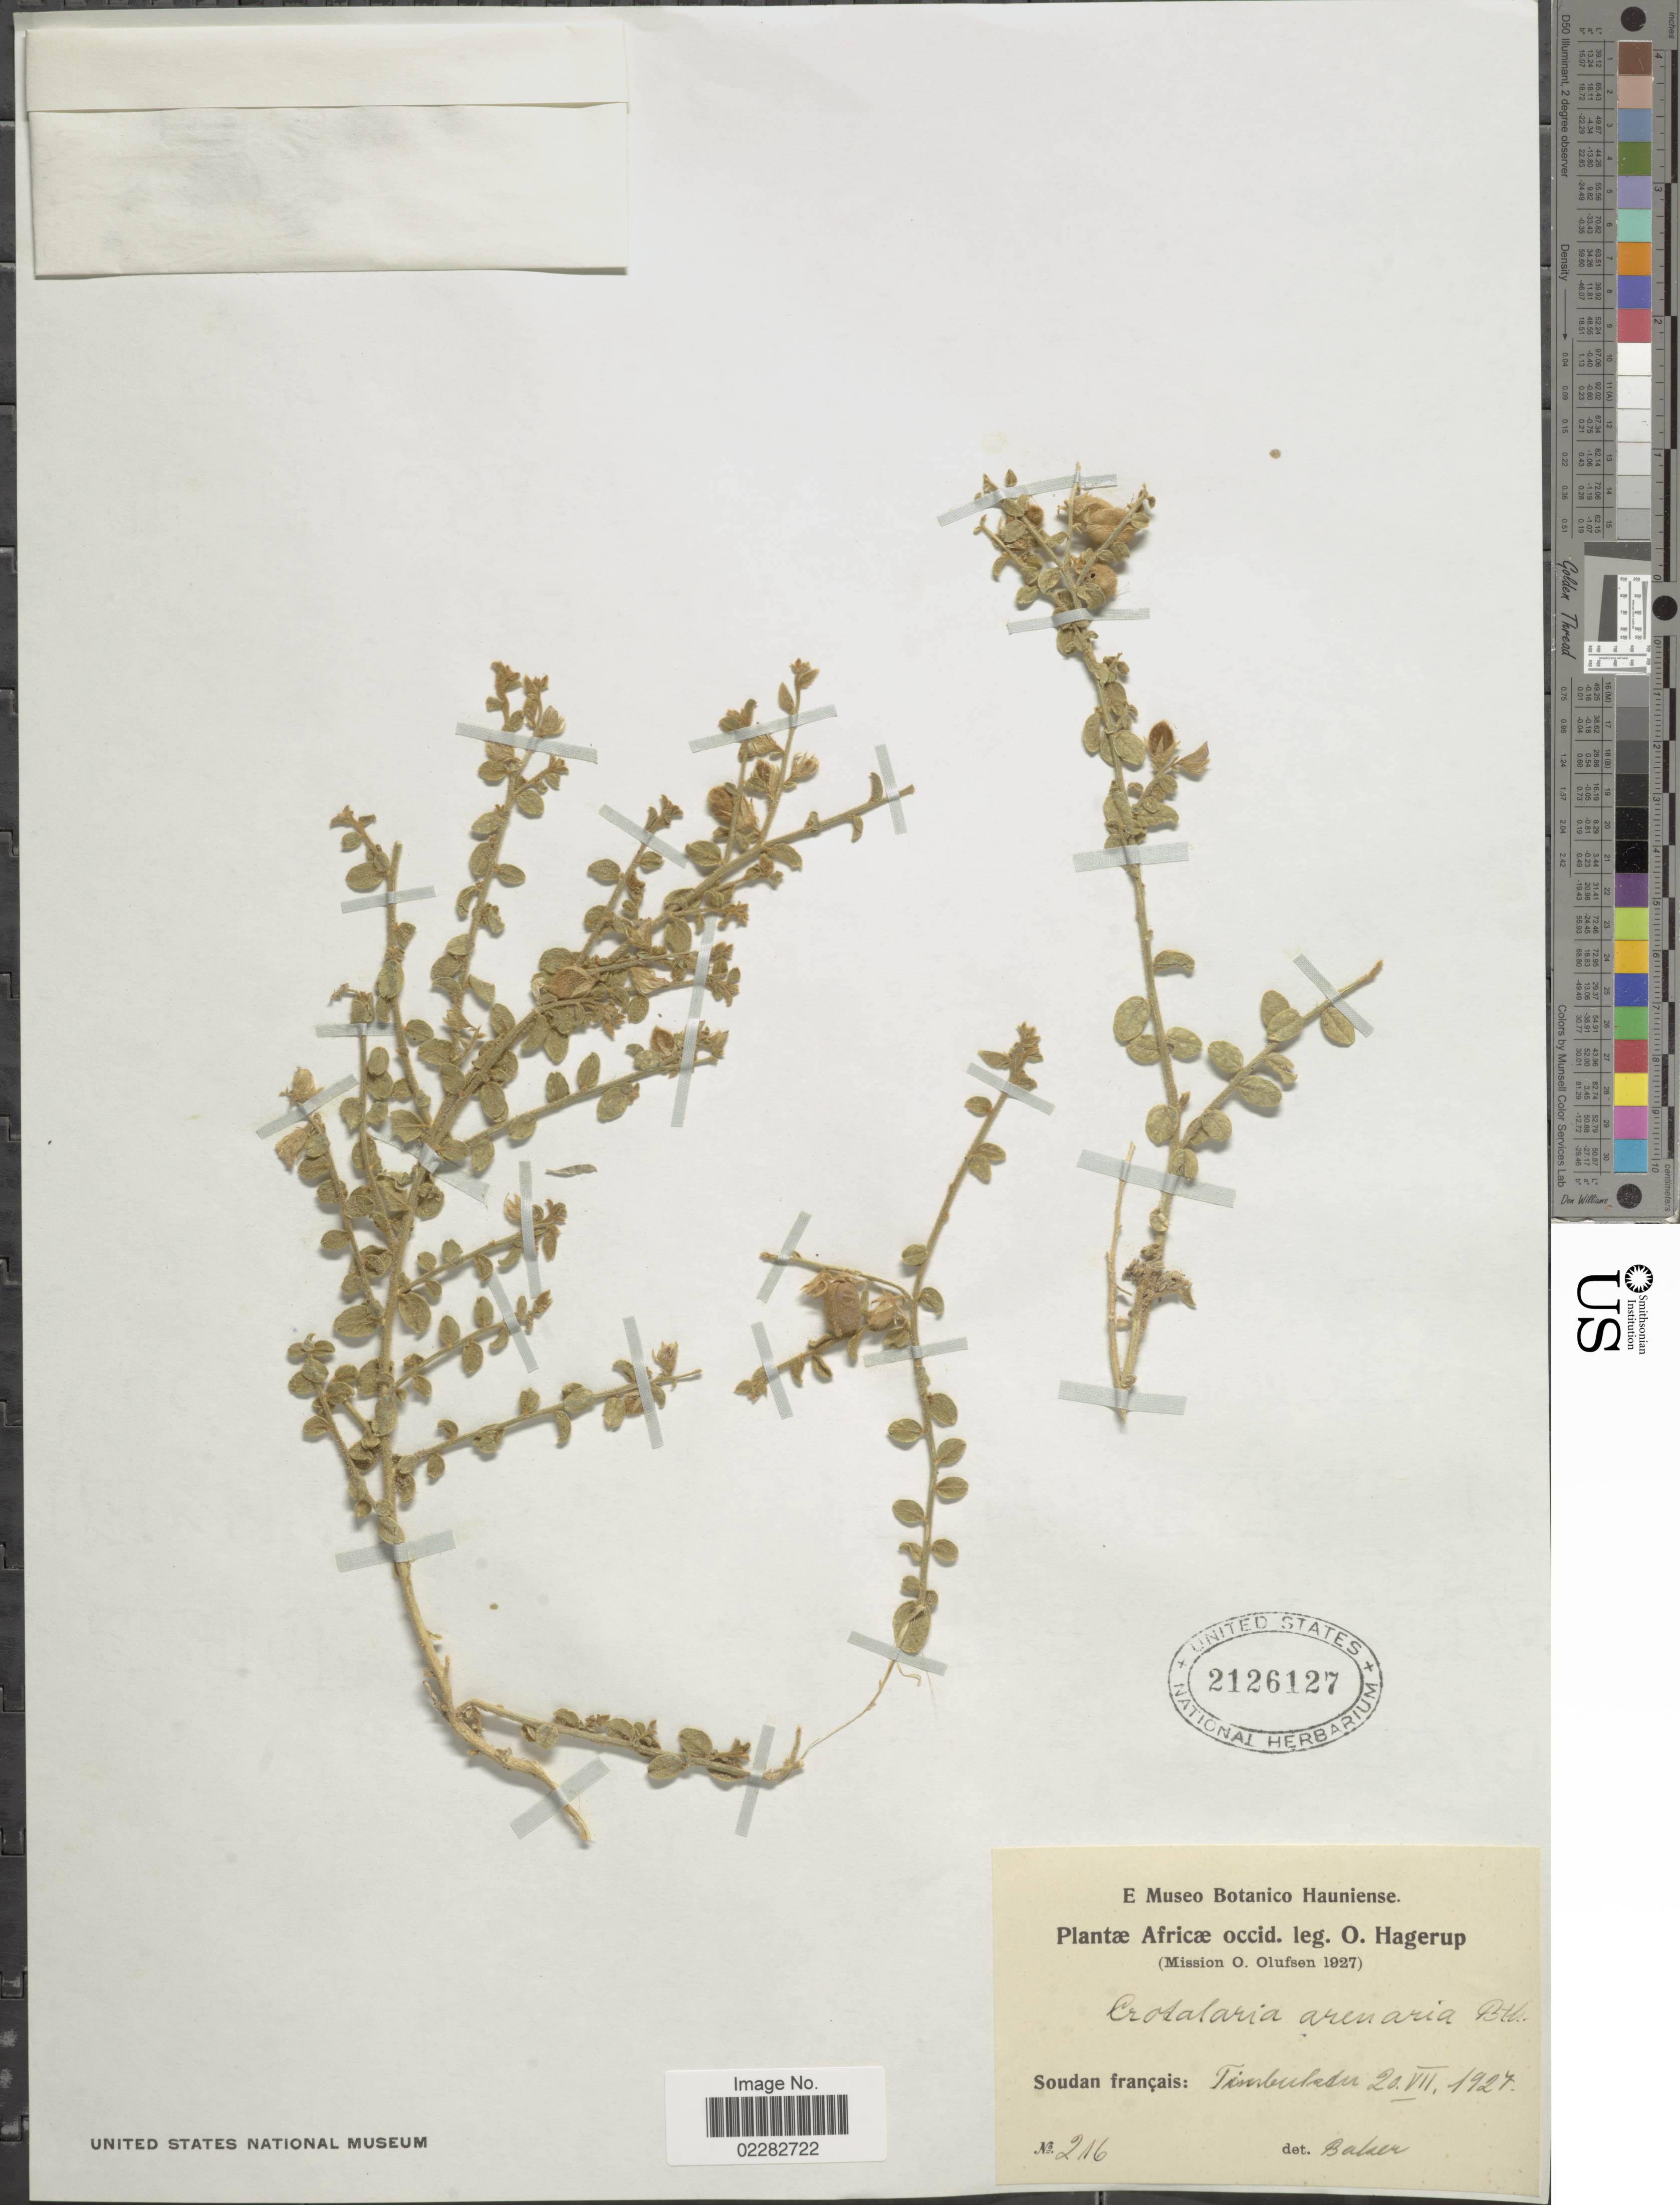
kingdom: Plantae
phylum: Tracheophyta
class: Magnoliopsida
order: Fabales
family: Fabaceae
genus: Crotalaria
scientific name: Crotalaria arenaria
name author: Benth.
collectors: O. Hagerup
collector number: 216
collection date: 1927-07-20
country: Mali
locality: Africae occid., Soudan francais: Timbuktu.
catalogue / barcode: US 2126127